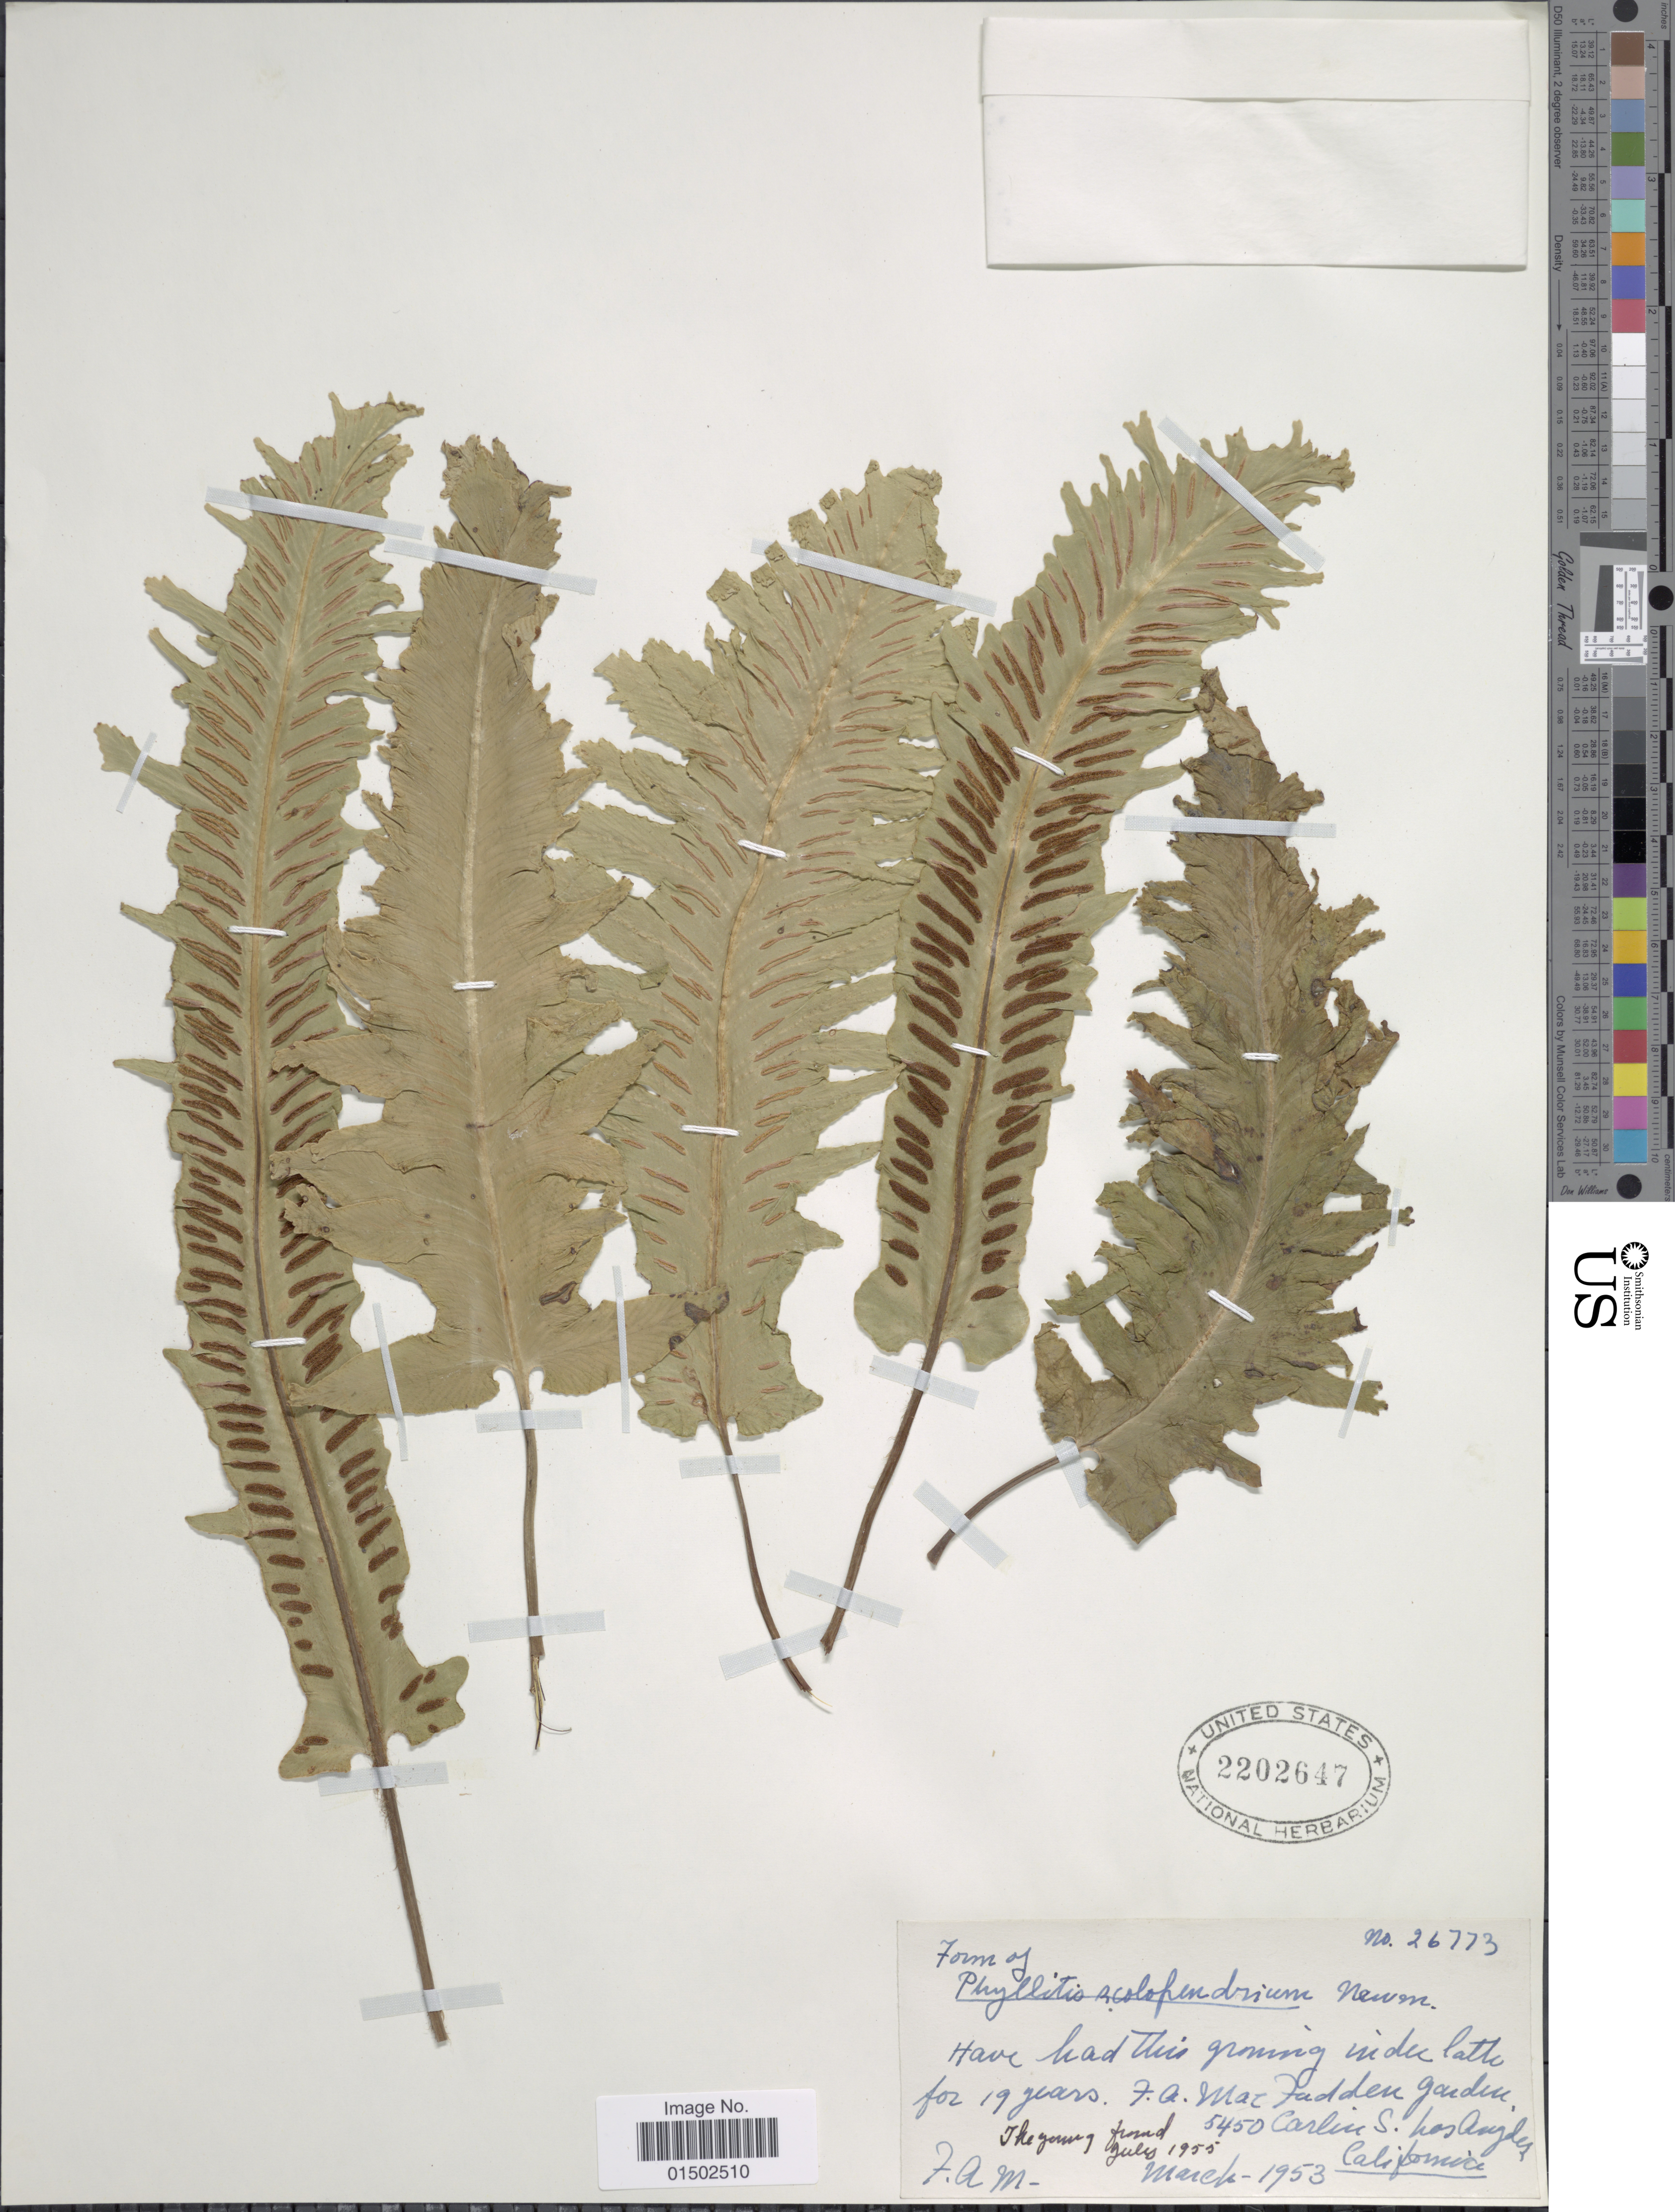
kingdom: Plantae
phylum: Tracheophyta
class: Polypodiopsida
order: Polypodiales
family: Aspleniaceae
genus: Hymenasplenium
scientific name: Hymenasplenium sp.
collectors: F. MacFadden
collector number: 26773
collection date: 1953-03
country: United States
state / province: California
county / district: Los Angeles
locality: F.A. MacFadden garden 5450 Carlin S. Los Angeles. California.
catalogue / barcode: US 2202647